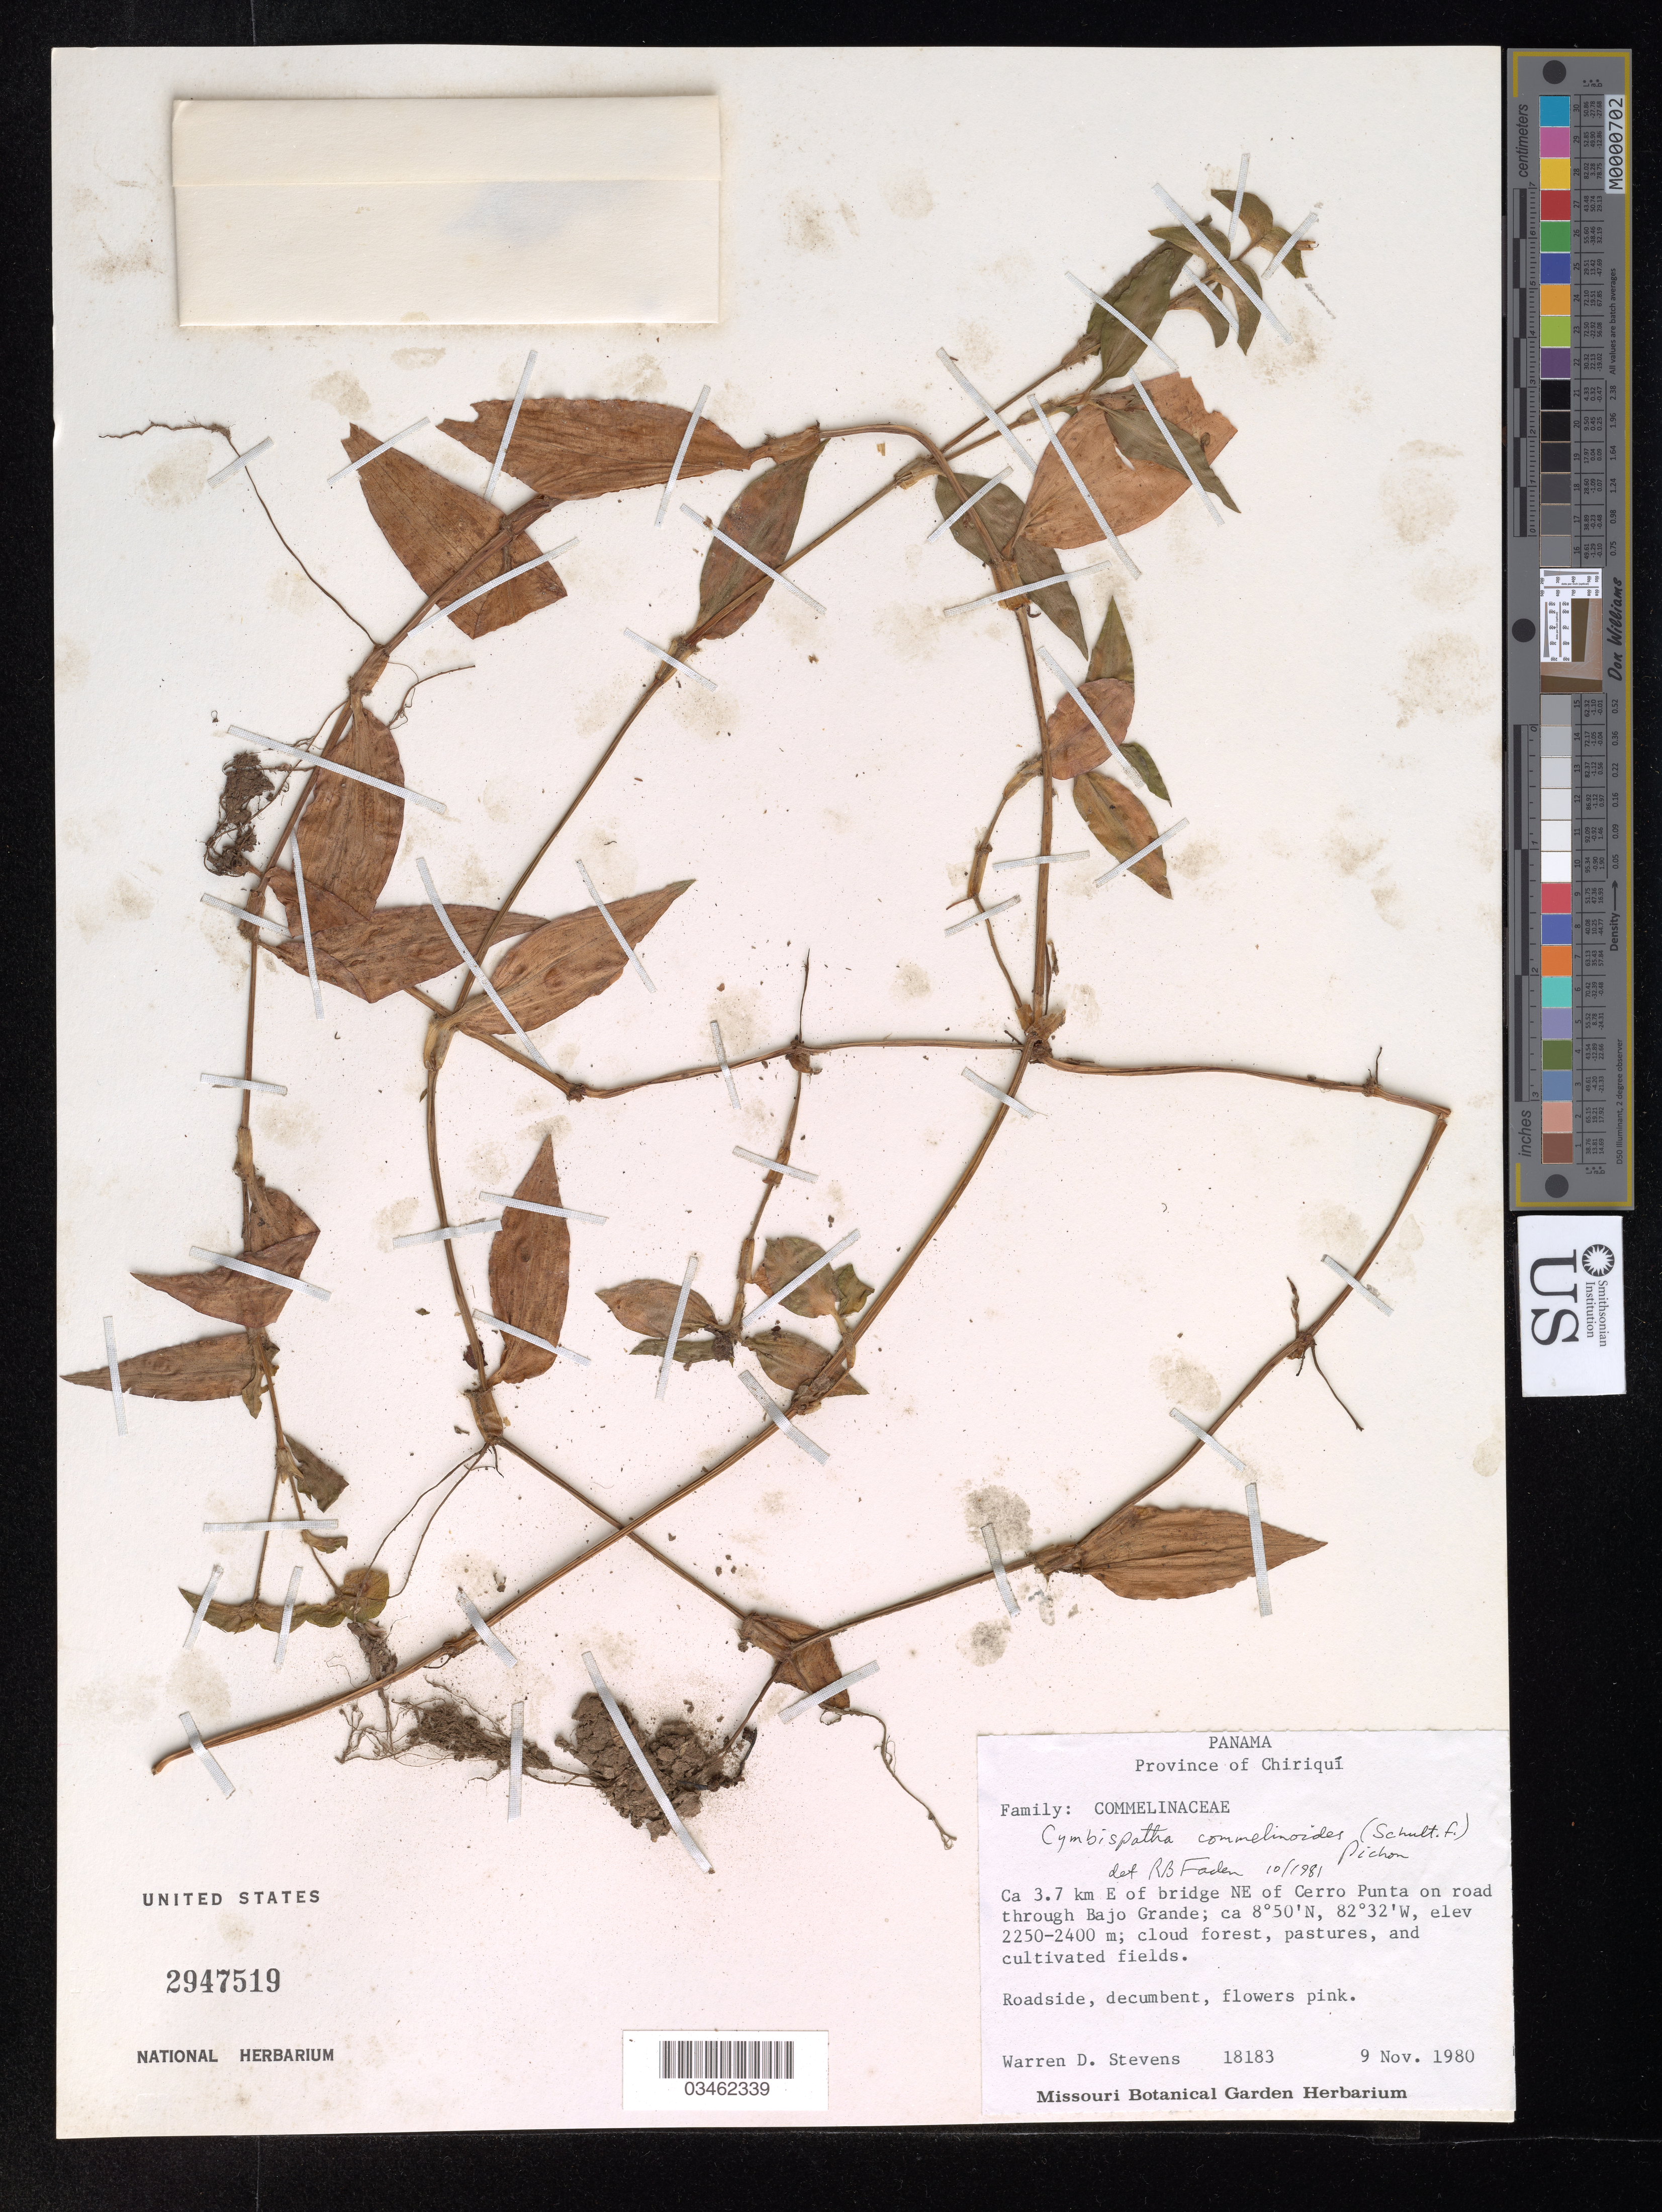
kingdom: Plantae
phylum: Tracheophyta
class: Liliopsida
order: Commelinales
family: Commelinaceae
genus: Cymbispatha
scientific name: Cymbispatha commelinoides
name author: (Schult. & Schult. f.) Pichon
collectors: W. D. Stevens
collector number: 18183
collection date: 1980-11-09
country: Panama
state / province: Chiriqui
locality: Ca 3.7 km E of bridge NE of Cerro Punta on road through Bajo Grande.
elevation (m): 2250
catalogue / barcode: US 2947519